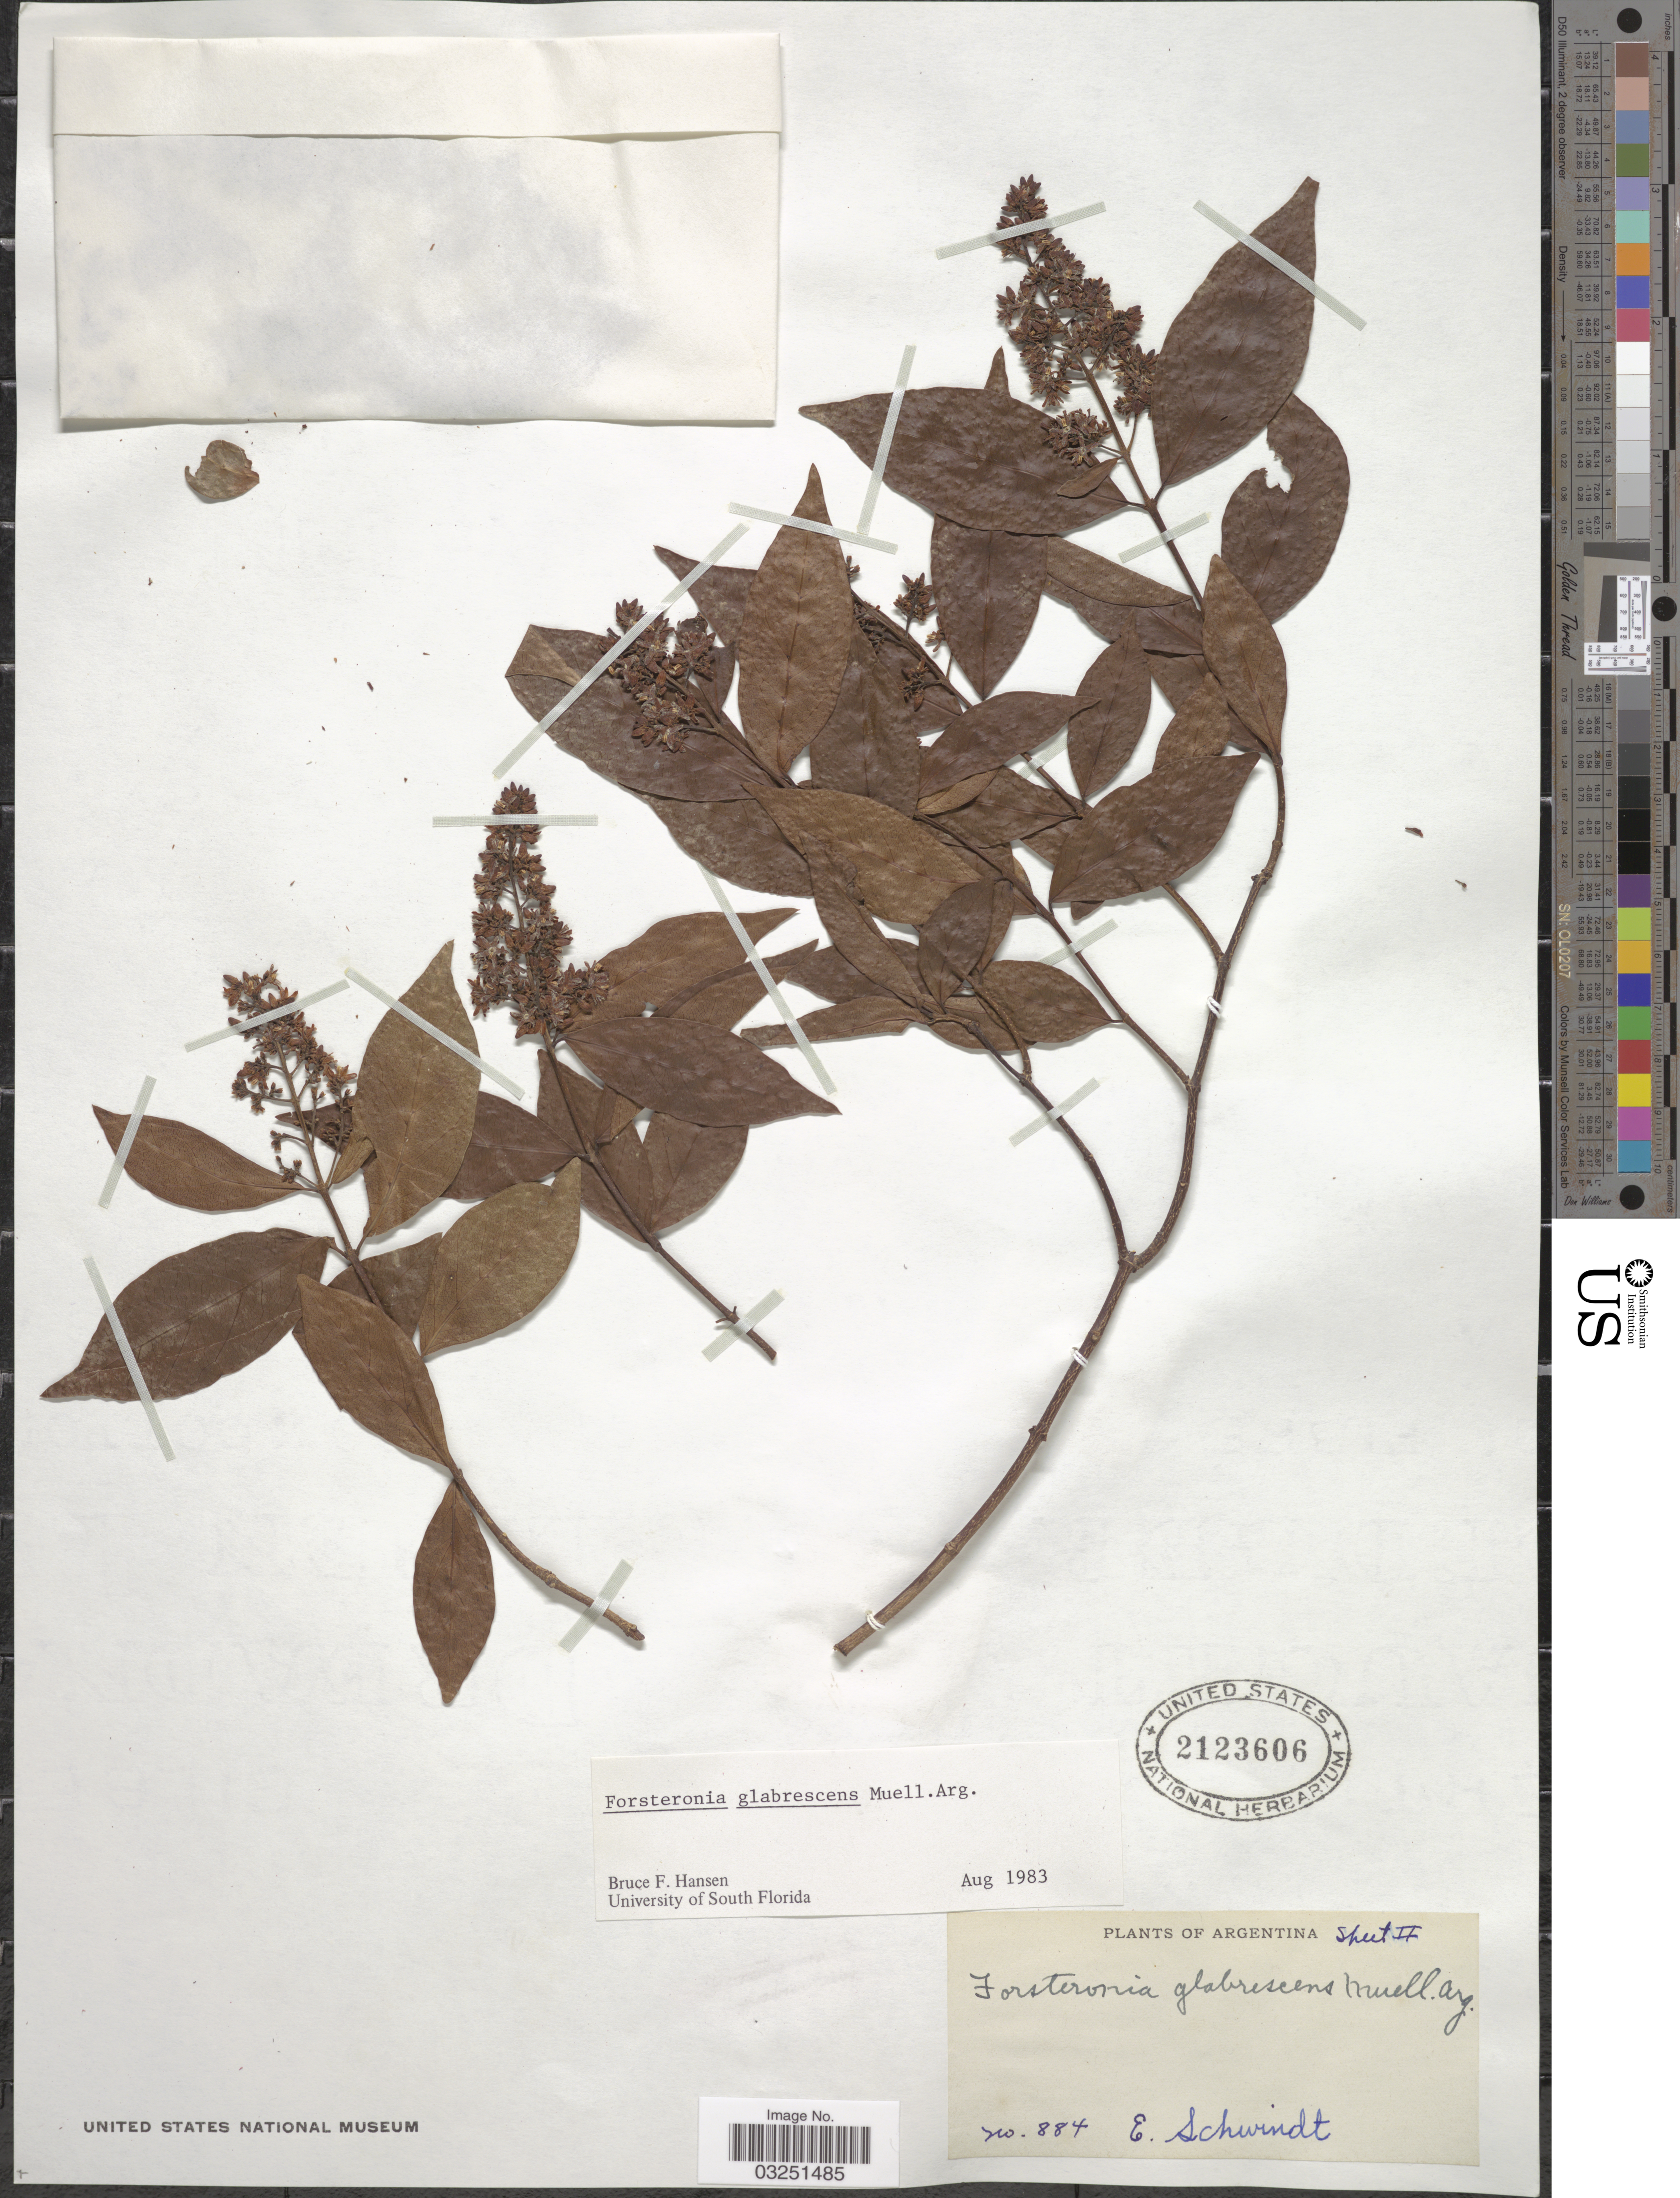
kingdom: Plantae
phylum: Tracheophyta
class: Magnoliopsida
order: Gentianales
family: Apocynaceae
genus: Forsteronia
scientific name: Forsteronia glabrescens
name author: Müll. Arg.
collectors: E. Schwindt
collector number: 884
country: Argentina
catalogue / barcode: US 2123606